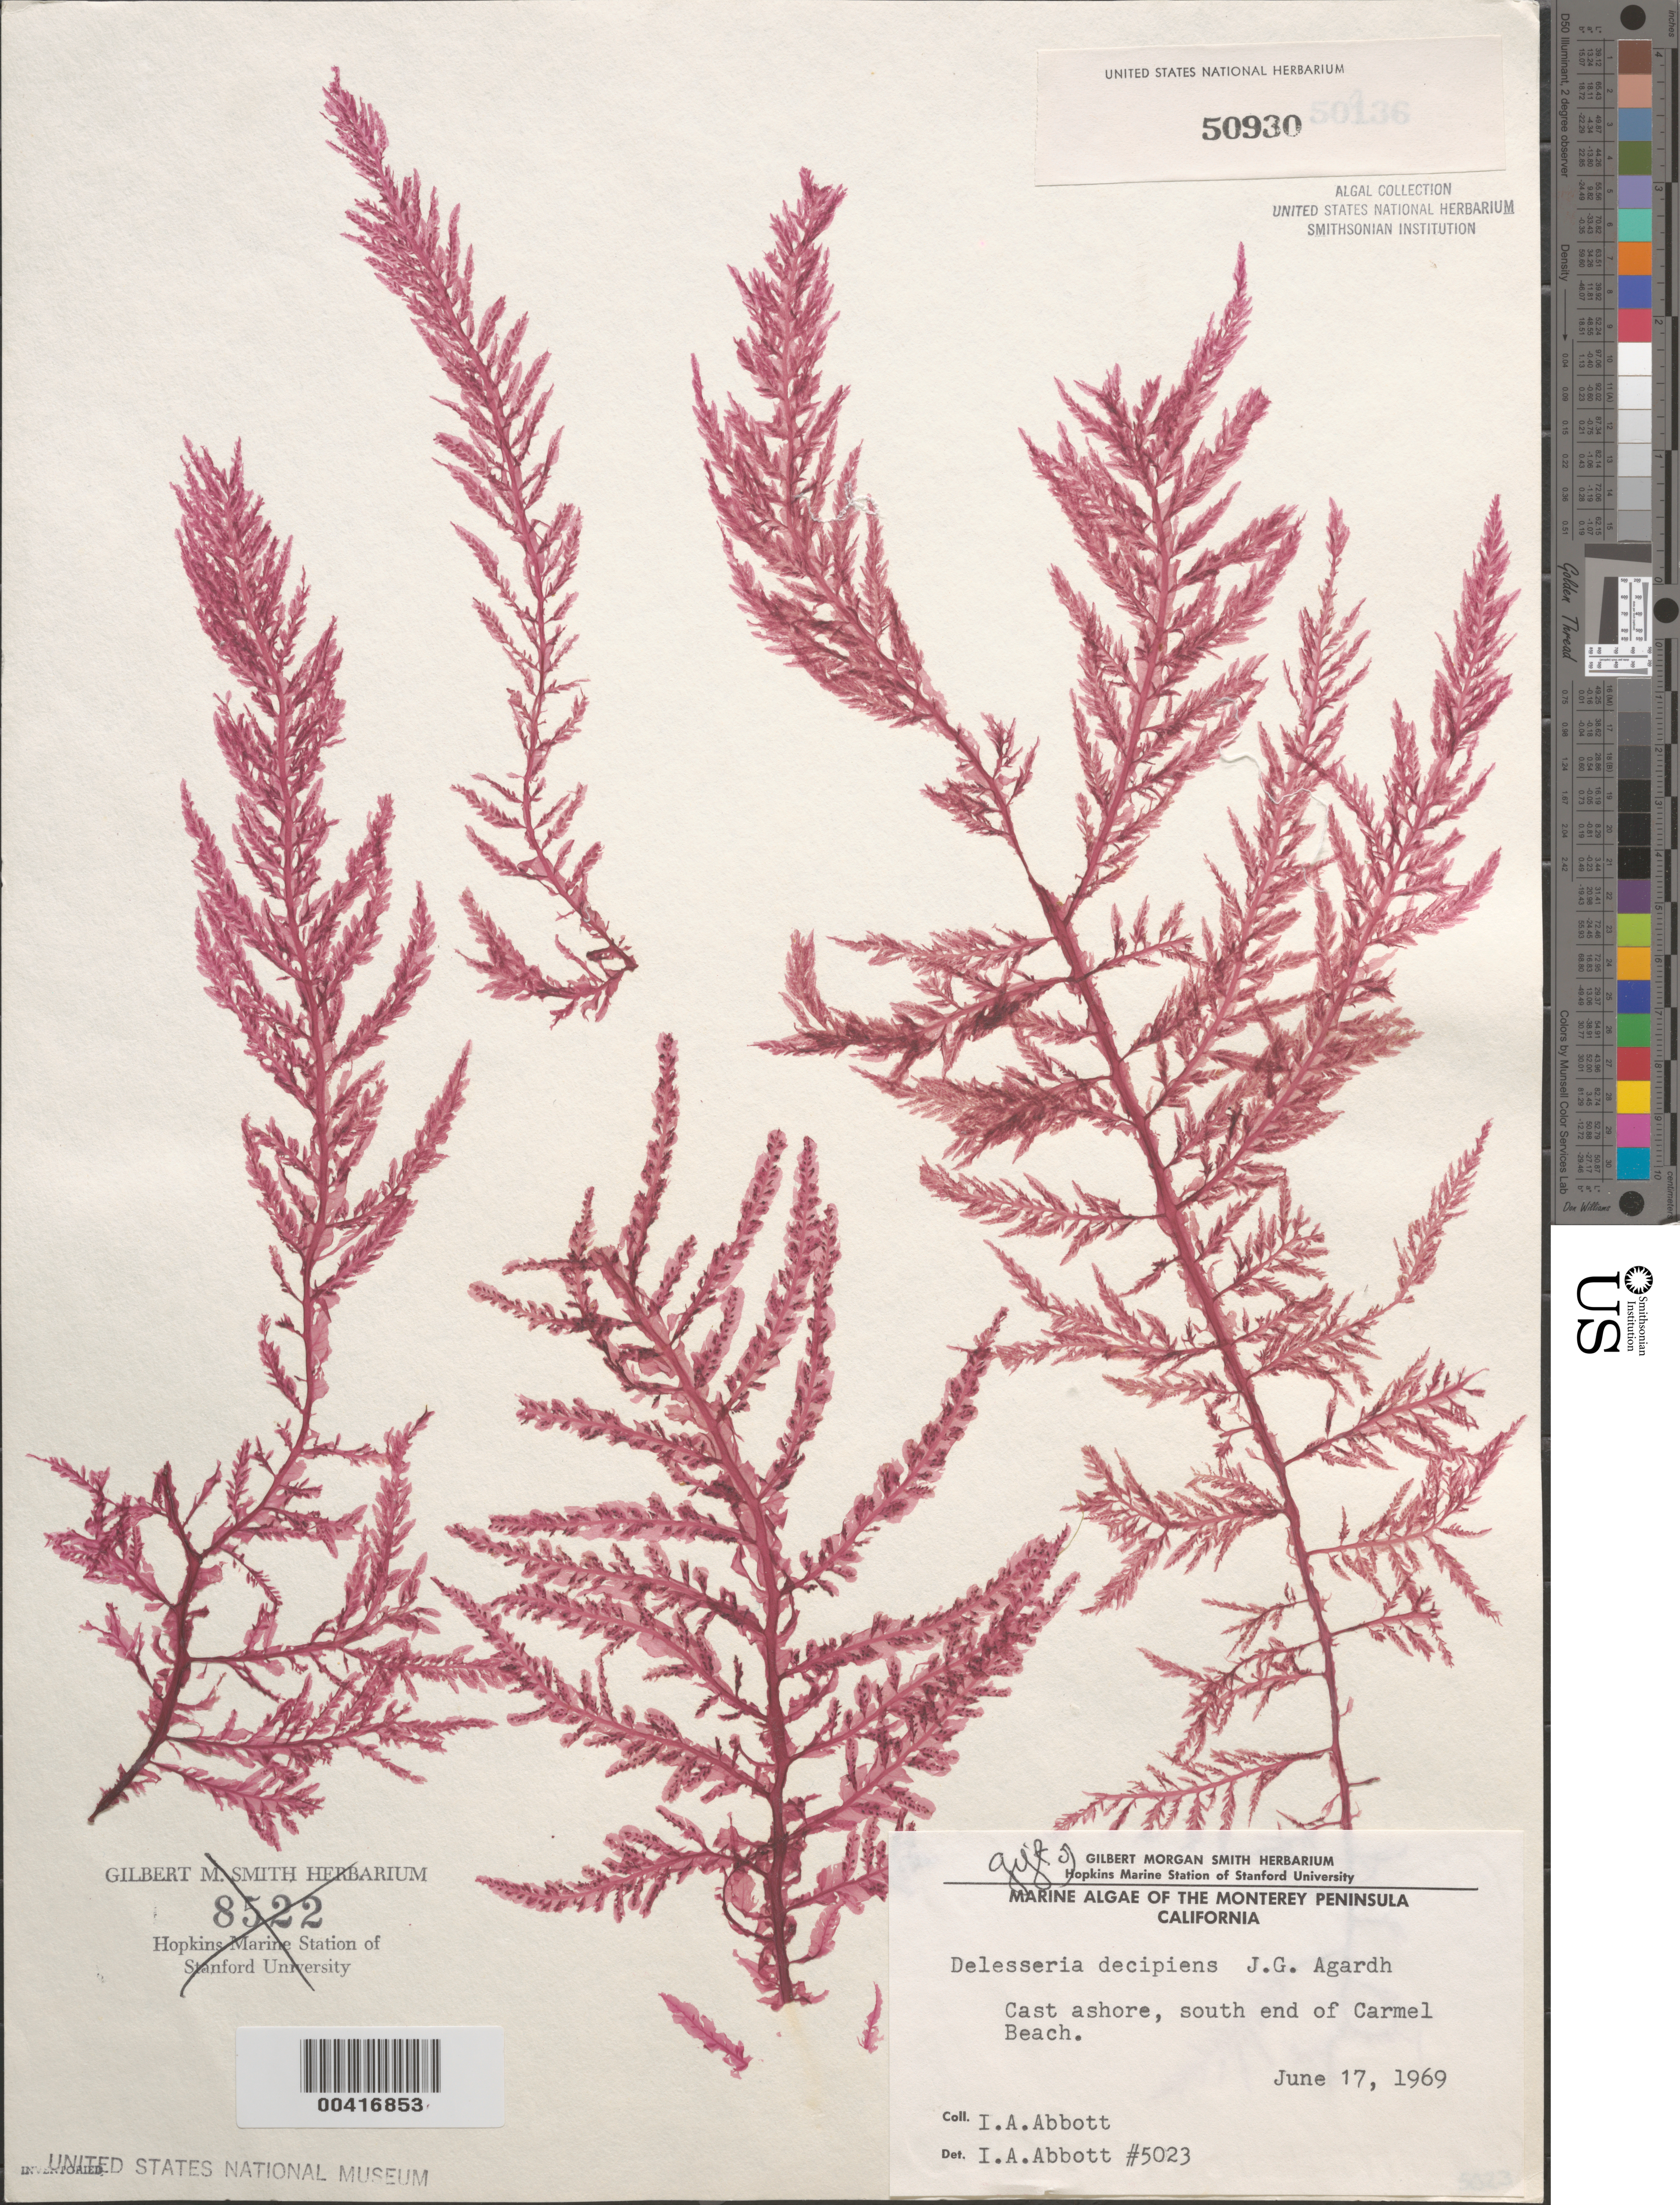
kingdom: Plantae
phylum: Rhodophyta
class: Florideophyceae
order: Ceramiales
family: Delesseriaceae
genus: Cumathamnion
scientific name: Cumathamnion decipiens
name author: (J. Agardh) M.J. Wynne & G.W. Saunders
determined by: Algae name updating Project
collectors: I. A. Abbott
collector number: IAA 5023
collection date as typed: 17 Jun 1969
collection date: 1969-06-17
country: United States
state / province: California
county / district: Monterey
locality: Carmel Beach, south end, Monterey Peninsula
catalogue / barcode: US 50930